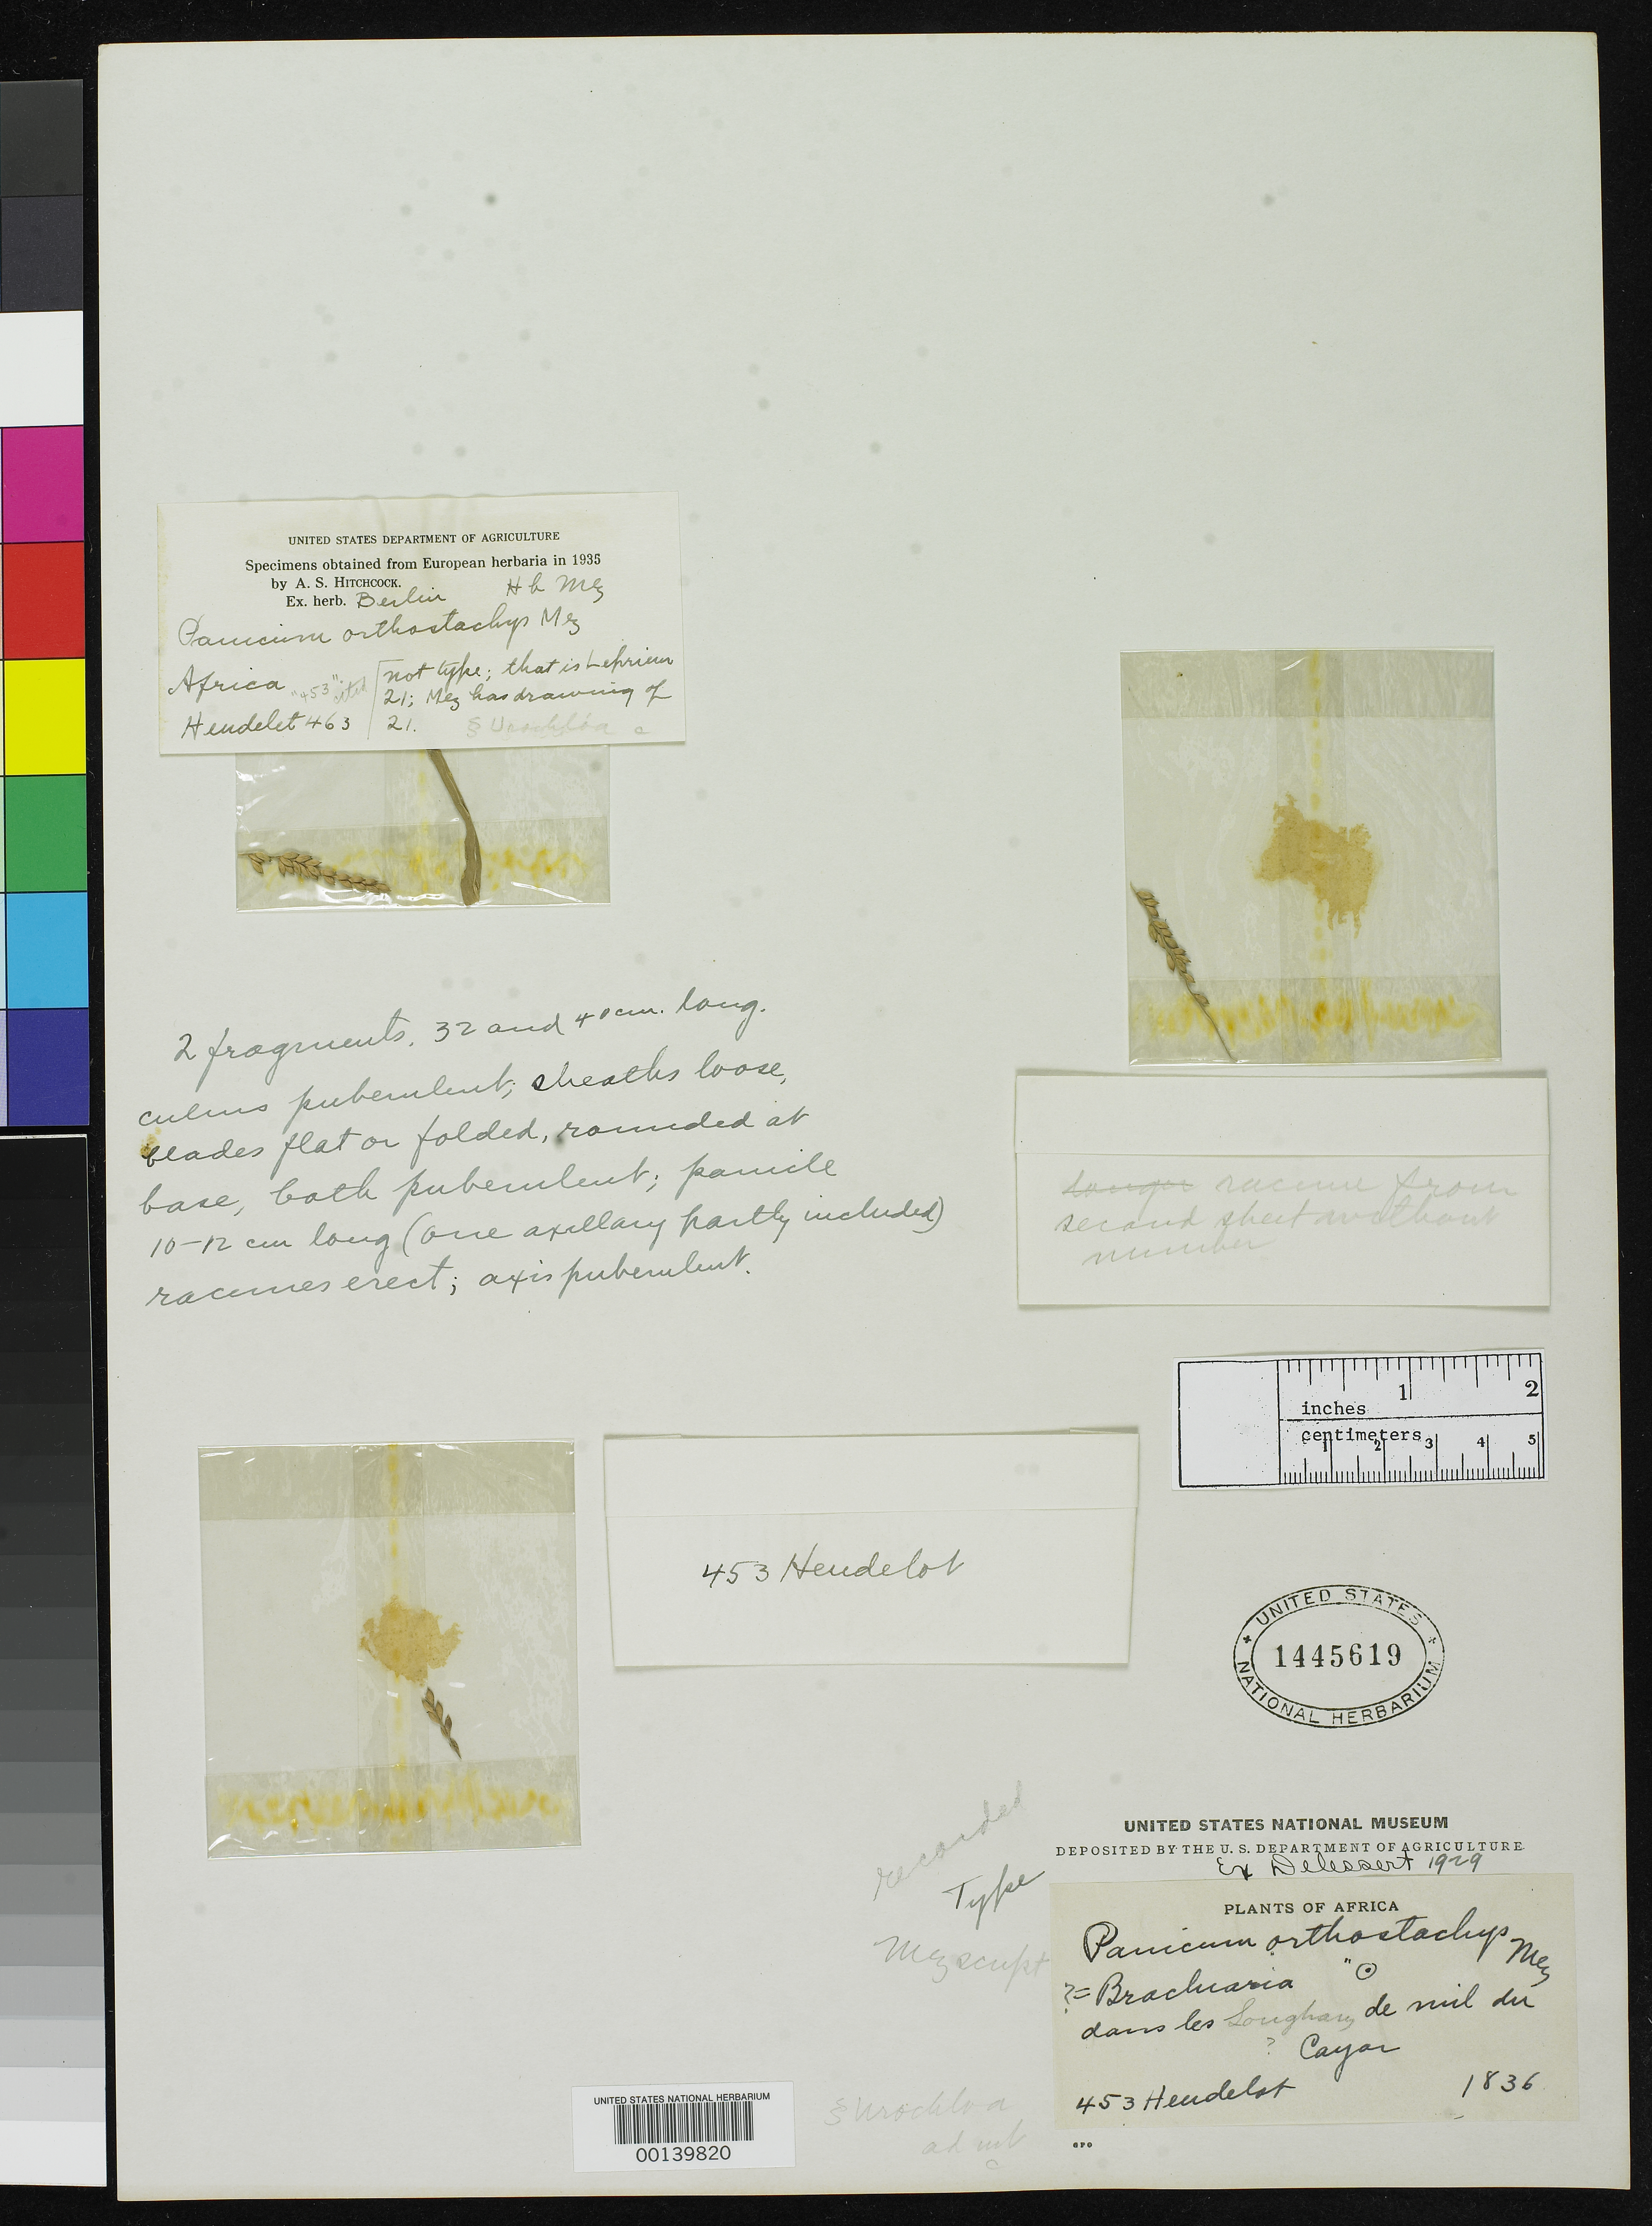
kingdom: Plantae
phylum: Tracheophyta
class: Liliopsida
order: Poales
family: Poaceae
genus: Panicum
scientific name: Panicum orthostachys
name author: Mez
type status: Type Fragment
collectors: -. Heudelot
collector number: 453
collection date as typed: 1836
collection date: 1836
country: Senegal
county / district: Cayar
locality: Sorghi, near Cayor. [Cayar (Kayar) is in Senegal in Thiès province; Cayor is in Senegal in Louga province].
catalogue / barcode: US 1445619